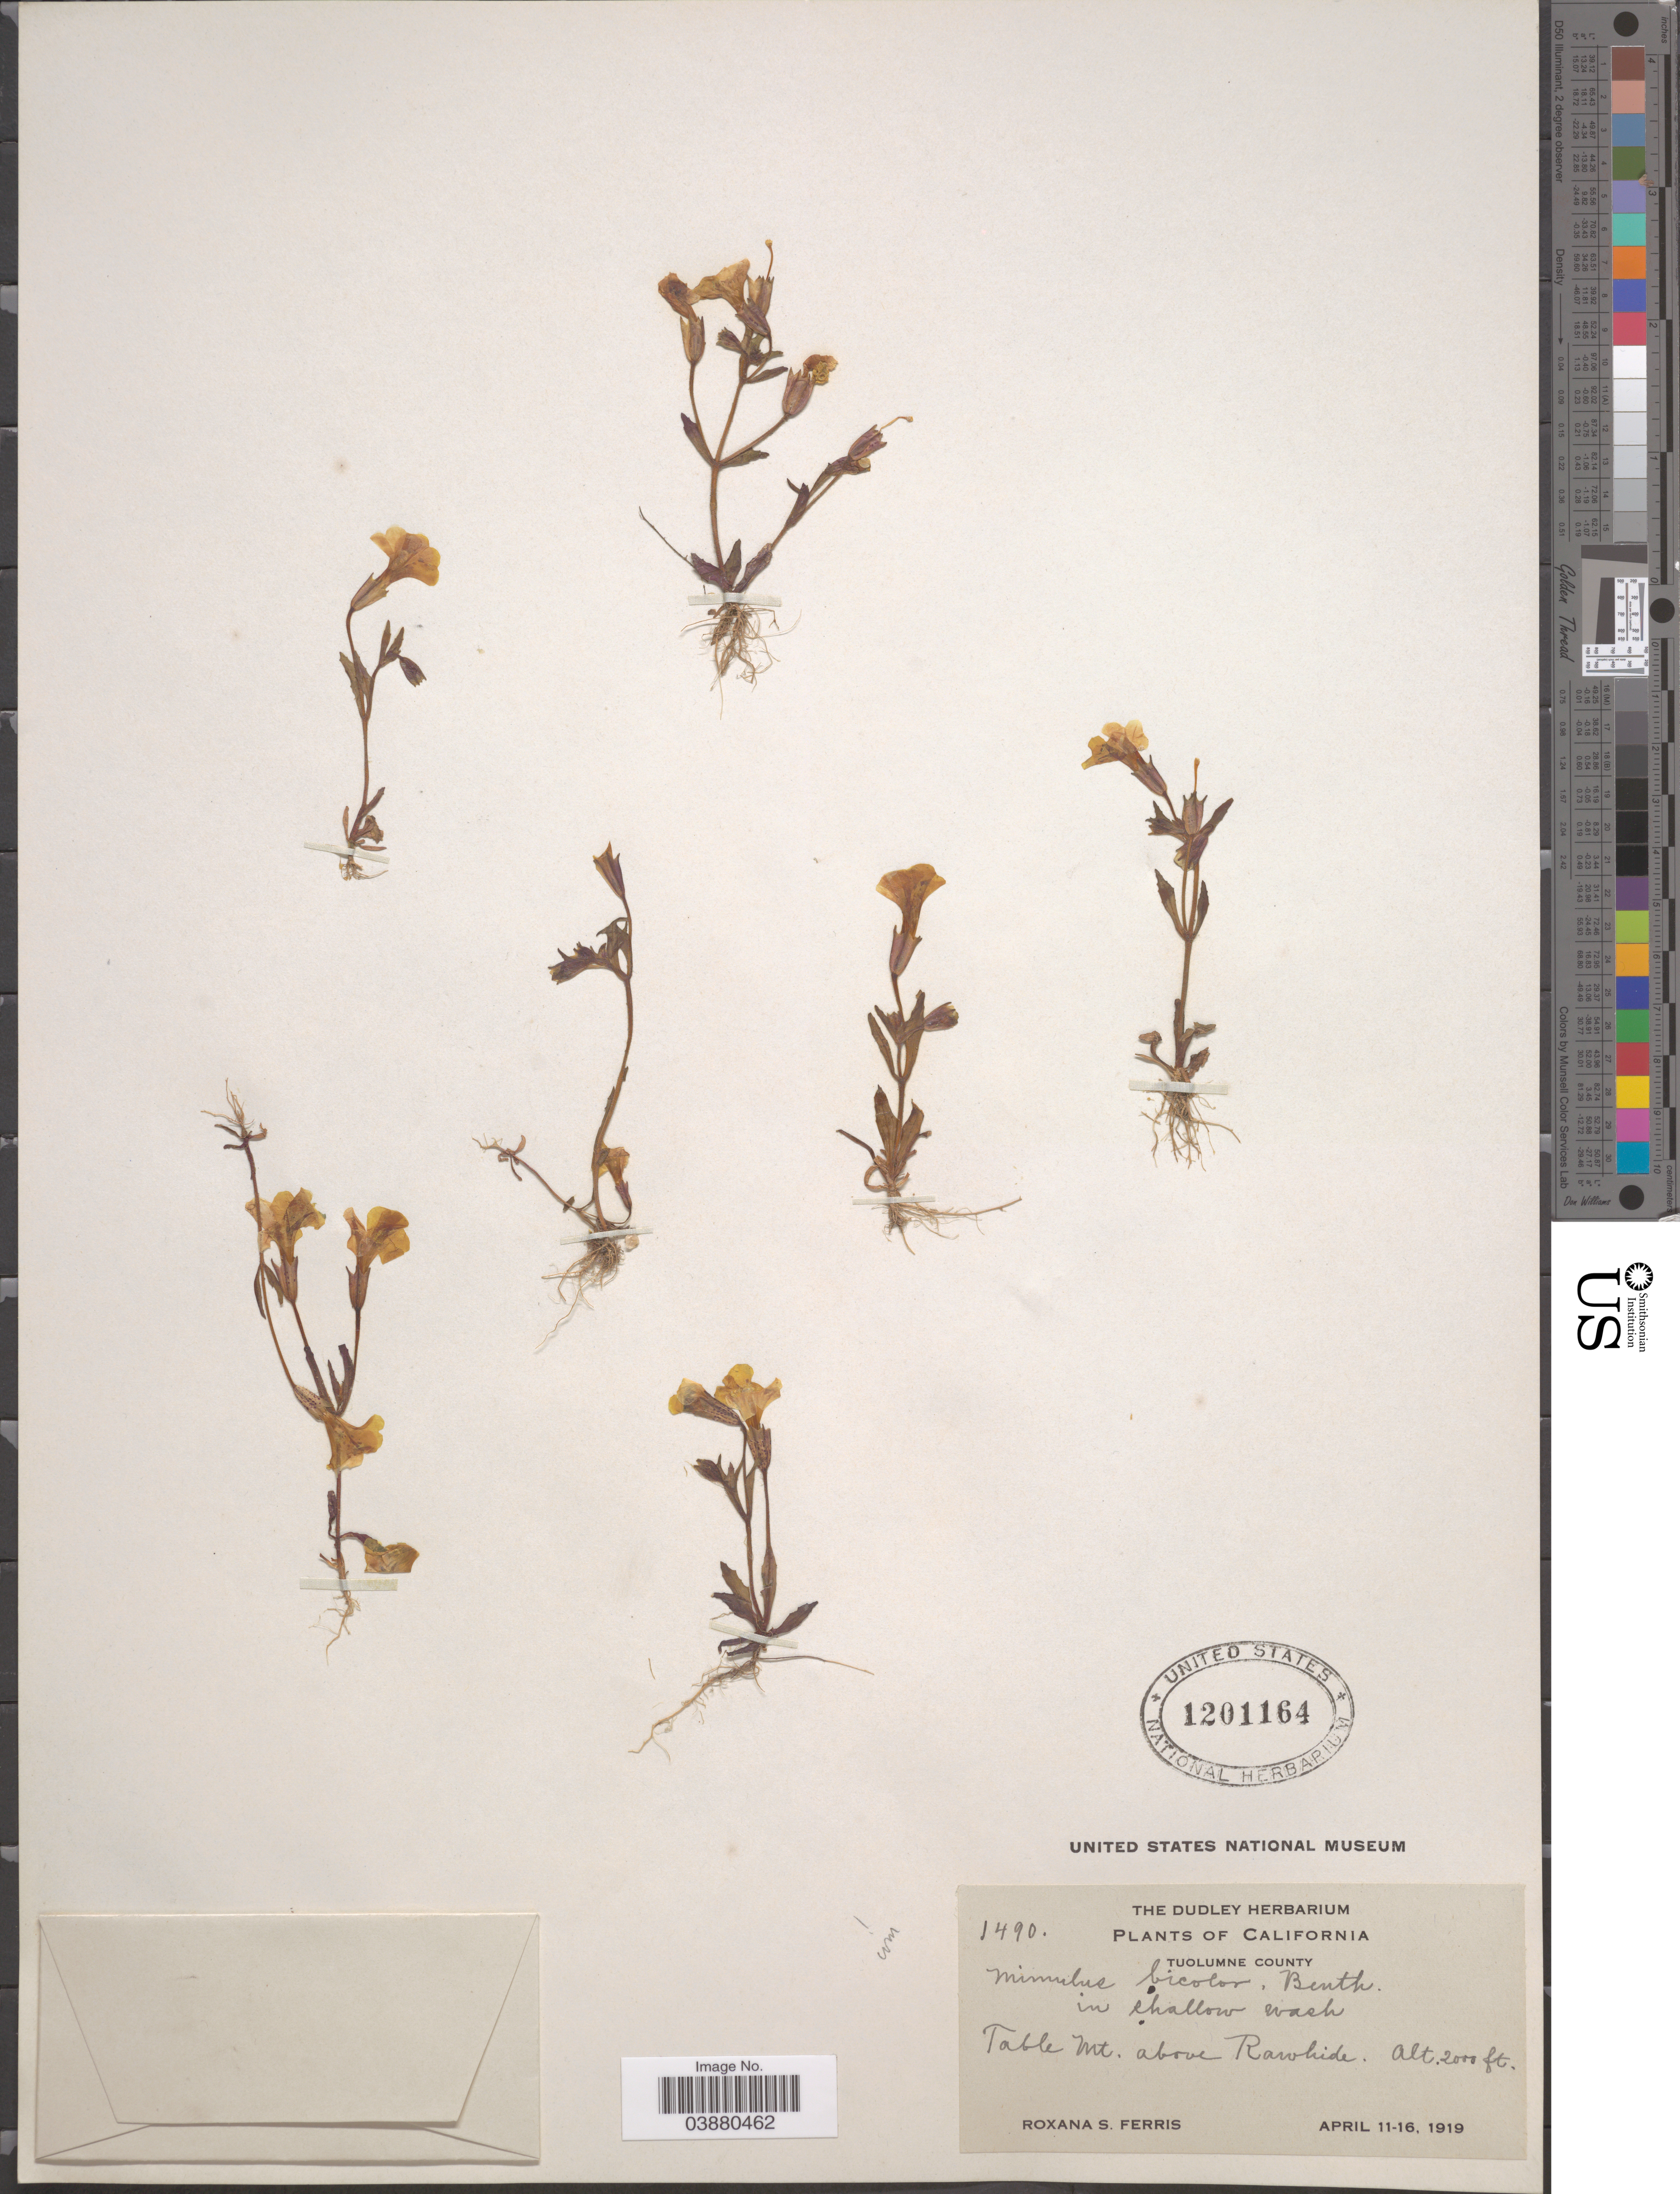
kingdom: Plantae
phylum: Tracheophyta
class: Magnoliopsida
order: Lamiales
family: Phrymaceae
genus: Mimulus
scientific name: Mimulus bicolor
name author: Hartw. ex Benth.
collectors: R. S. Ferris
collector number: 1490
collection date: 1919-04-11/1919-04-16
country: United States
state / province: California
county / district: Tuolumne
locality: Tuolumne County. Table Mt. above Rawhide.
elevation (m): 610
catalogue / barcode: US 1201164